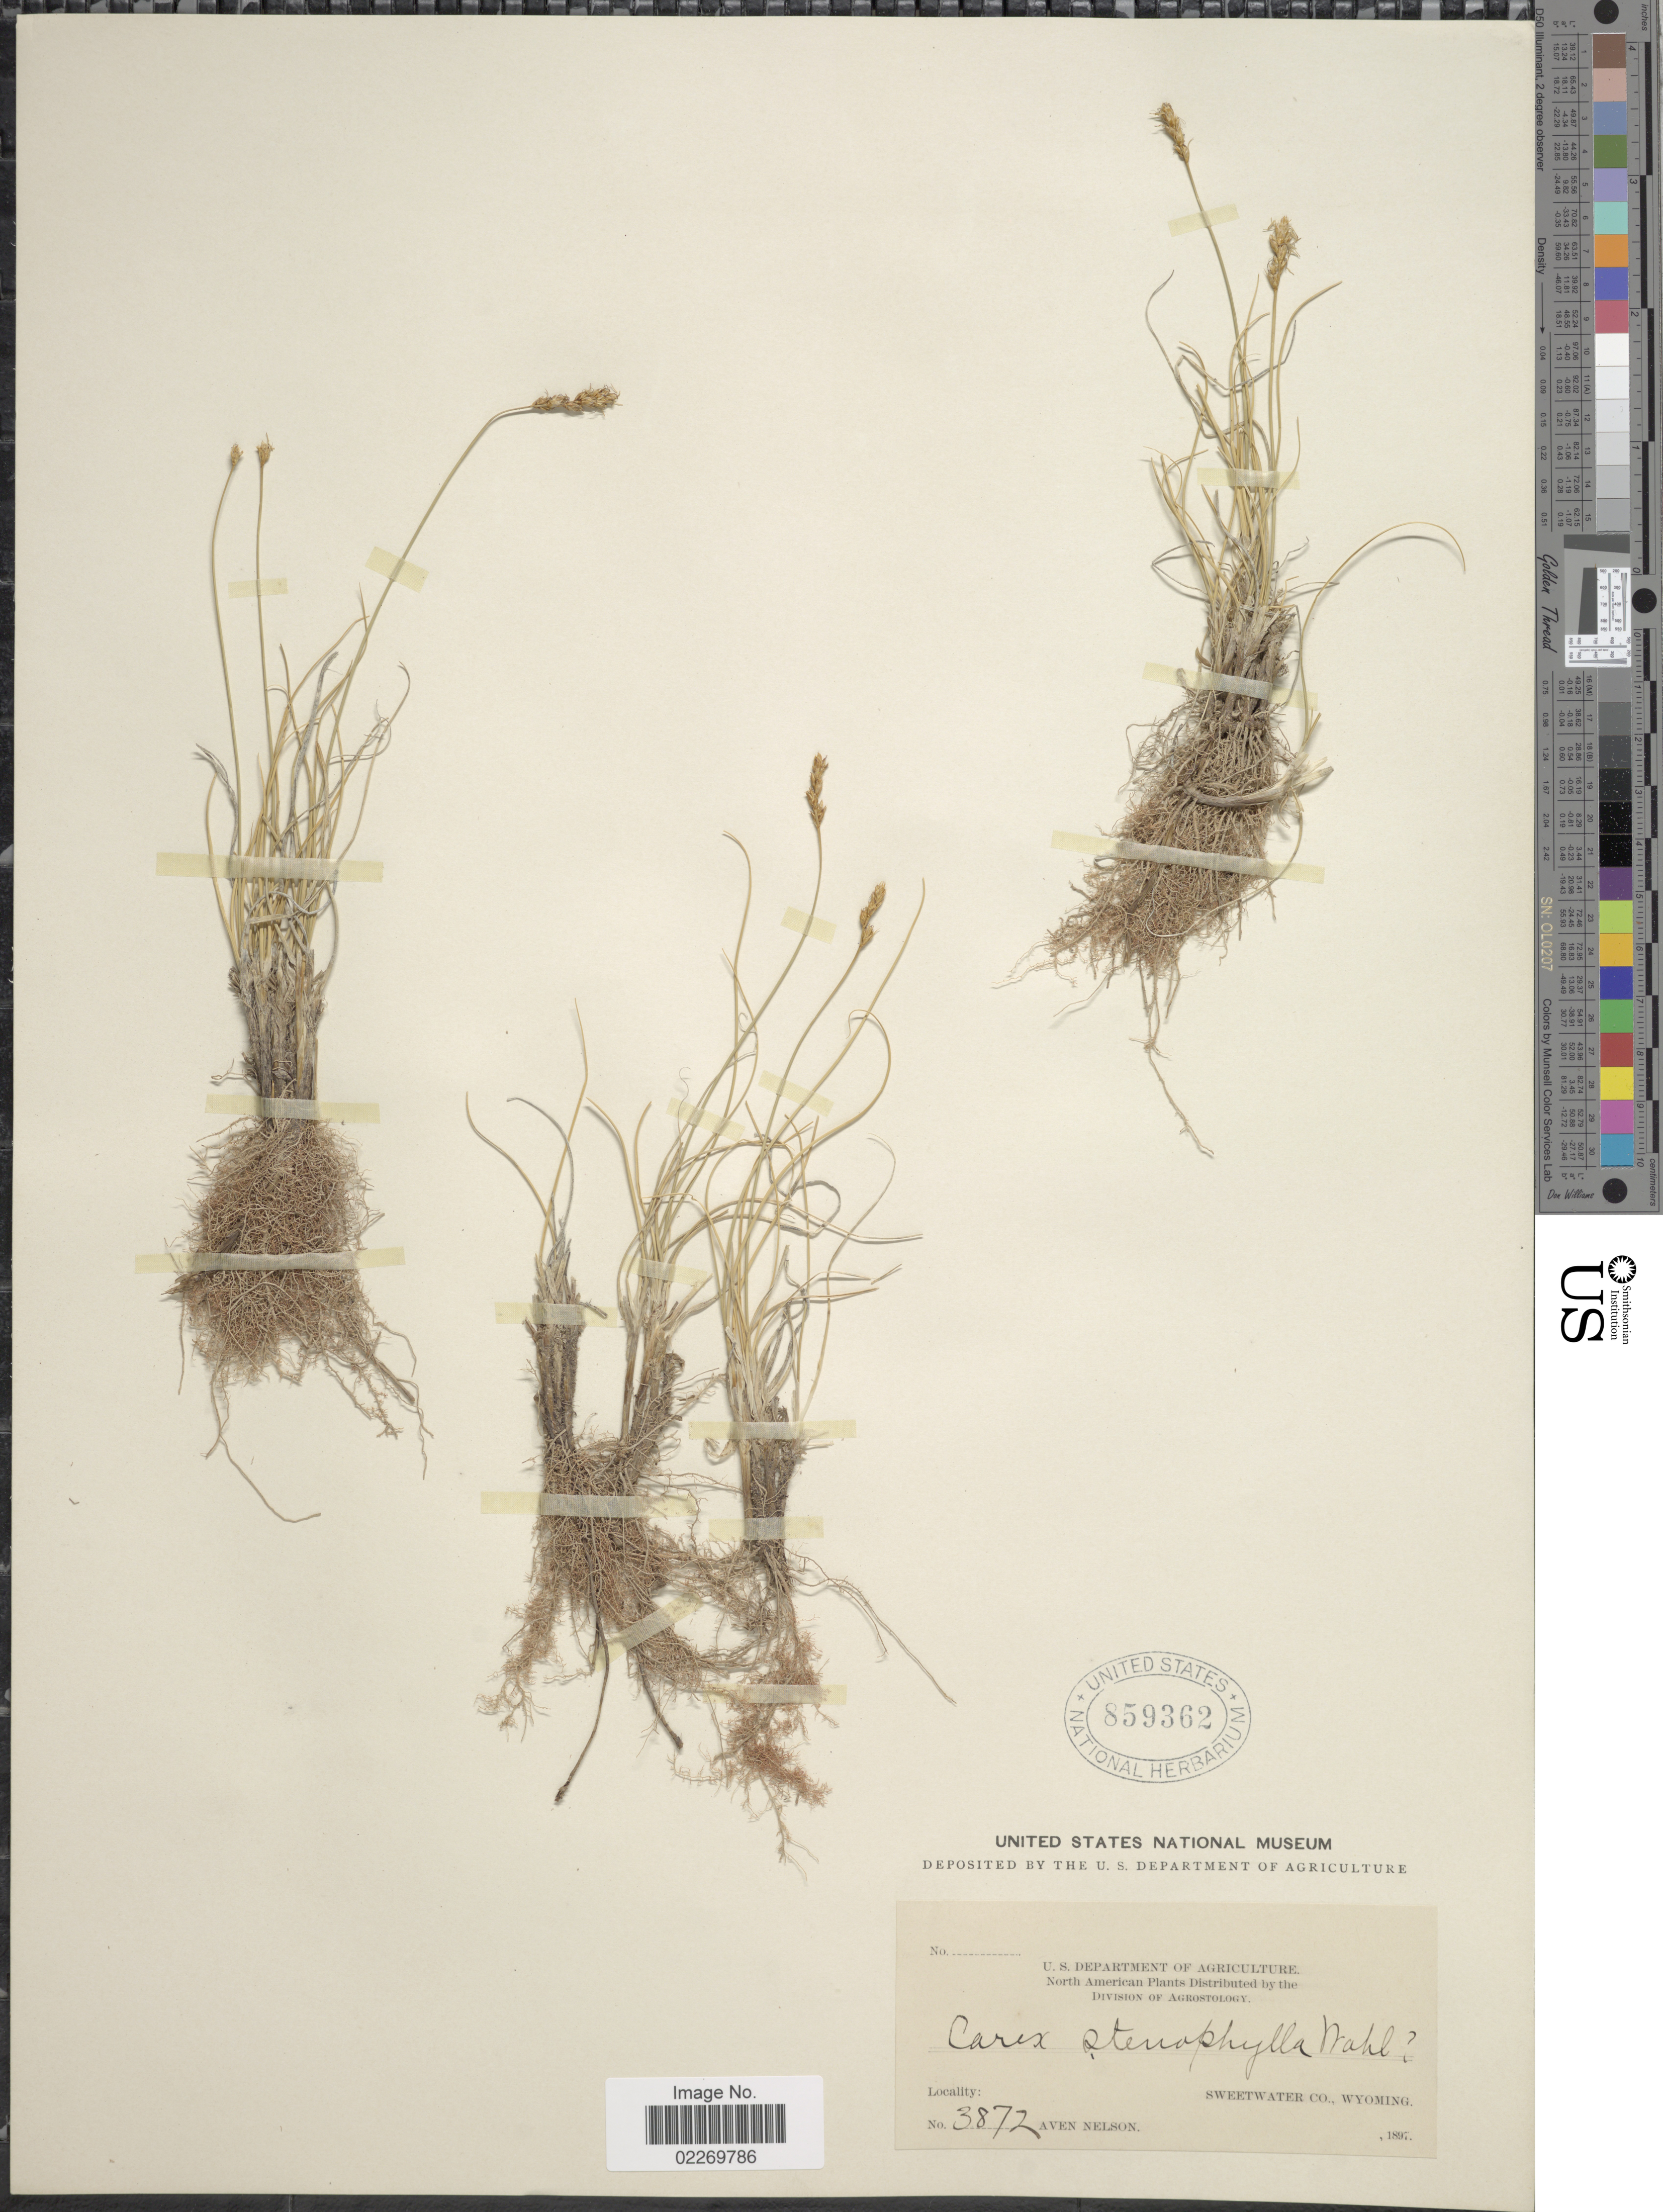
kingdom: Plantae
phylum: Tracheophyta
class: Liliopsida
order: Poales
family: Cyperaceae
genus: Carex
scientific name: Carex eleocharis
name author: L.H. Bailey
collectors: A. Nelson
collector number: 3872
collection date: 1897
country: United States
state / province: Wyoming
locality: Sweetwater Co.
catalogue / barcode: US 859362